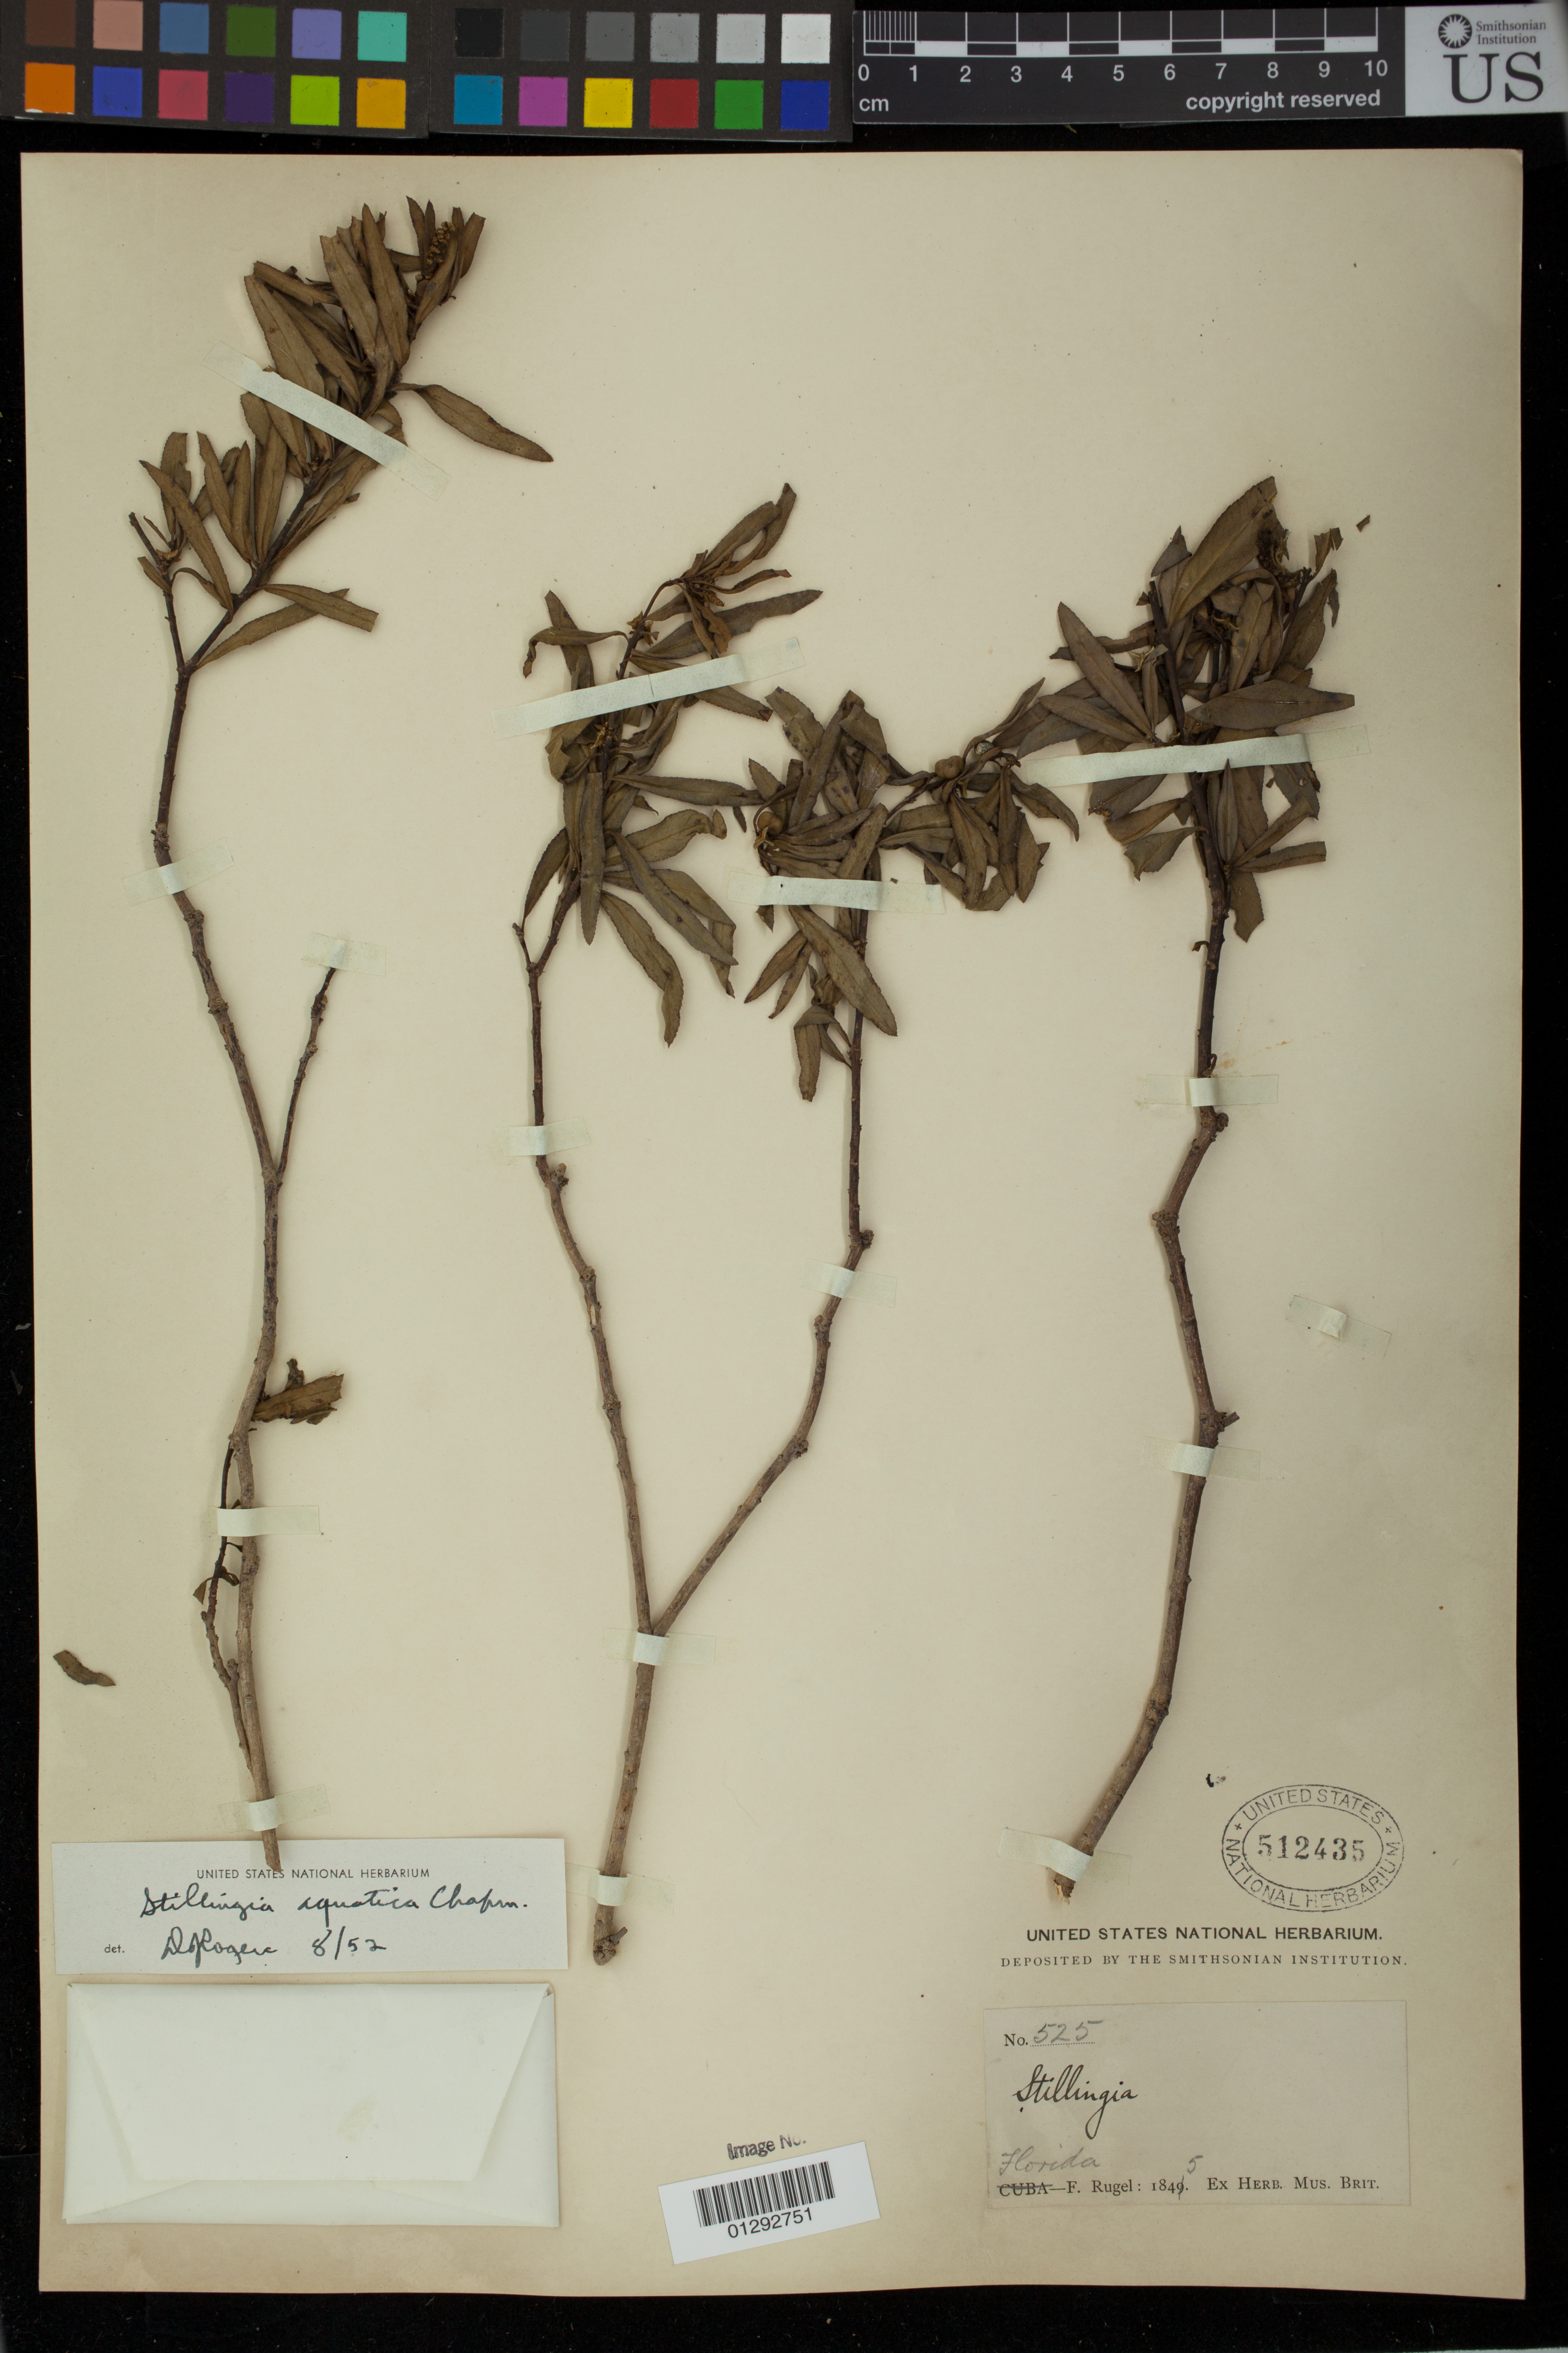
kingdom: Plantae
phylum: Tracheophyta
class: Magnoliopsida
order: Malpighiales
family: Euphorbiaceae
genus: Stillingia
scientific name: Stillingia aquatica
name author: Chapm.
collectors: F. Rugel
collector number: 525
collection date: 1845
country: United States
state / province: Florida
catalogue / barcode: US 512435